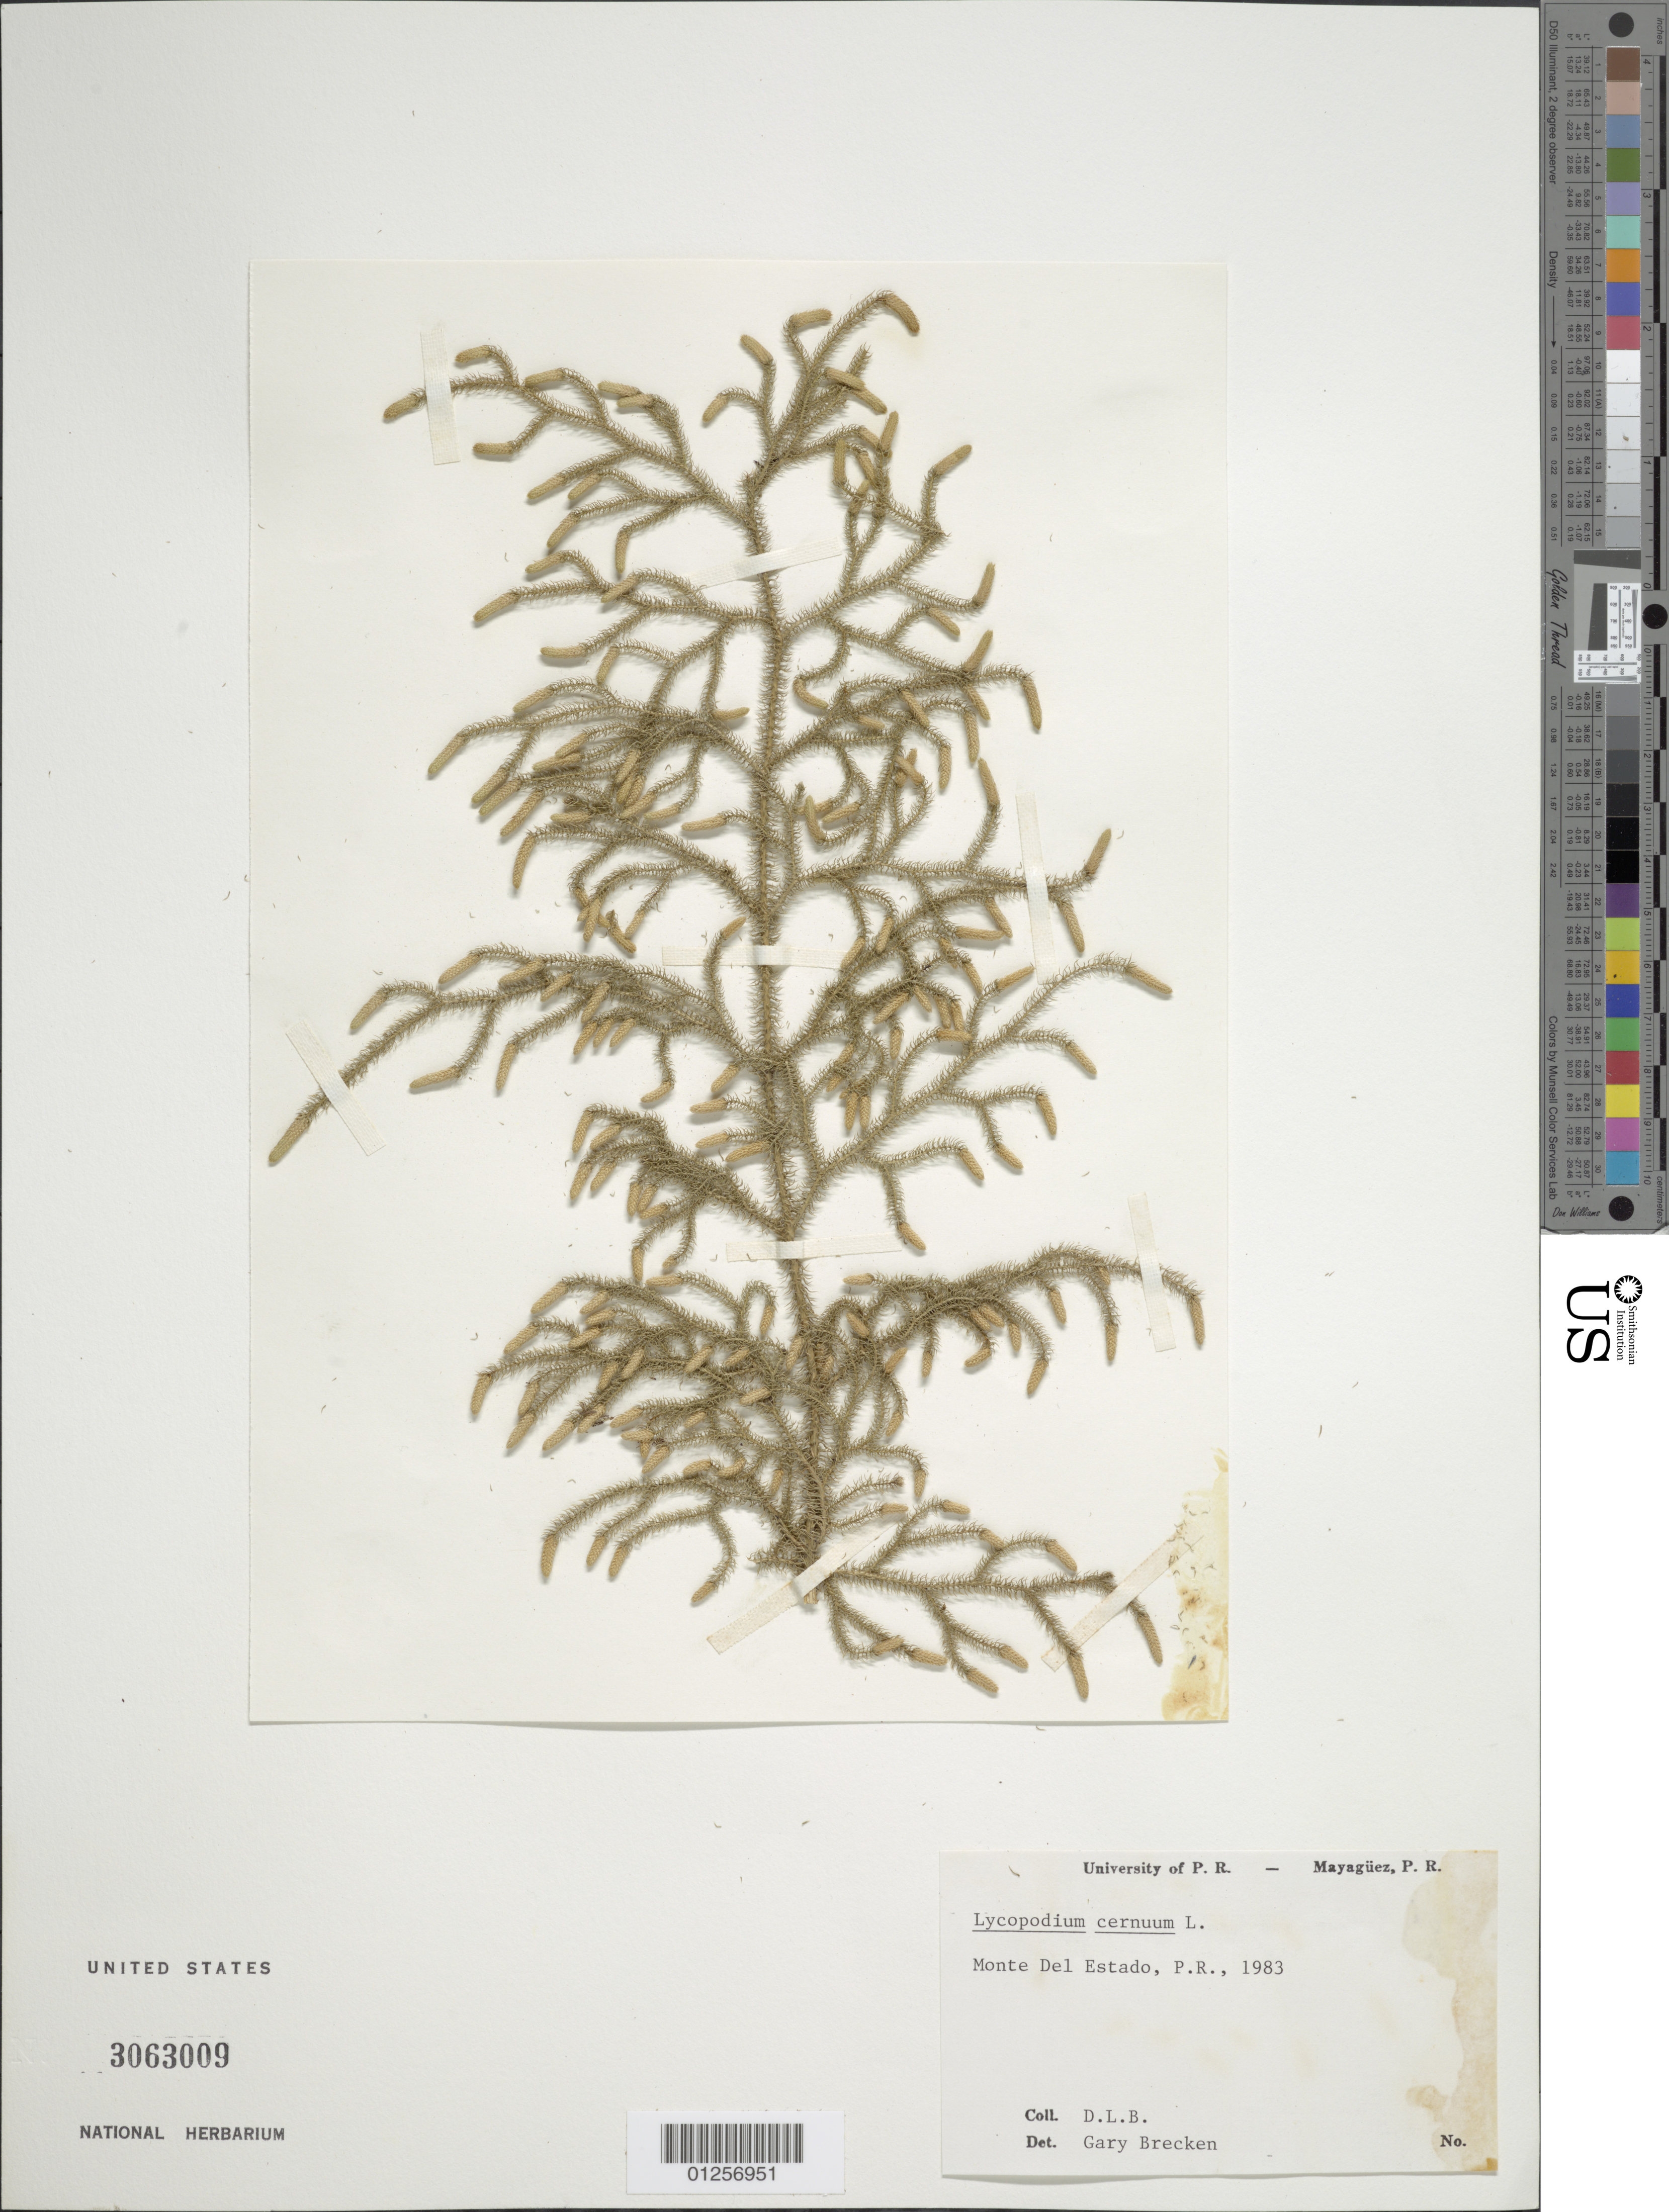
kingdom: Plantae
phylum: Tracheophyta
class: Lycopodiopsida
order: Lycopodiales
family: Lycopodiaceae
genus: Palhinhaea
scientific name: Palhinhaea cernua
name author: (L.) Vasc. & Franco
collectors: D.L. Ballantine & G. Brecken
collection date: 1983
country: Puerto Rico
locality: Monte del Estado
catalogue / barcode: US 3063009